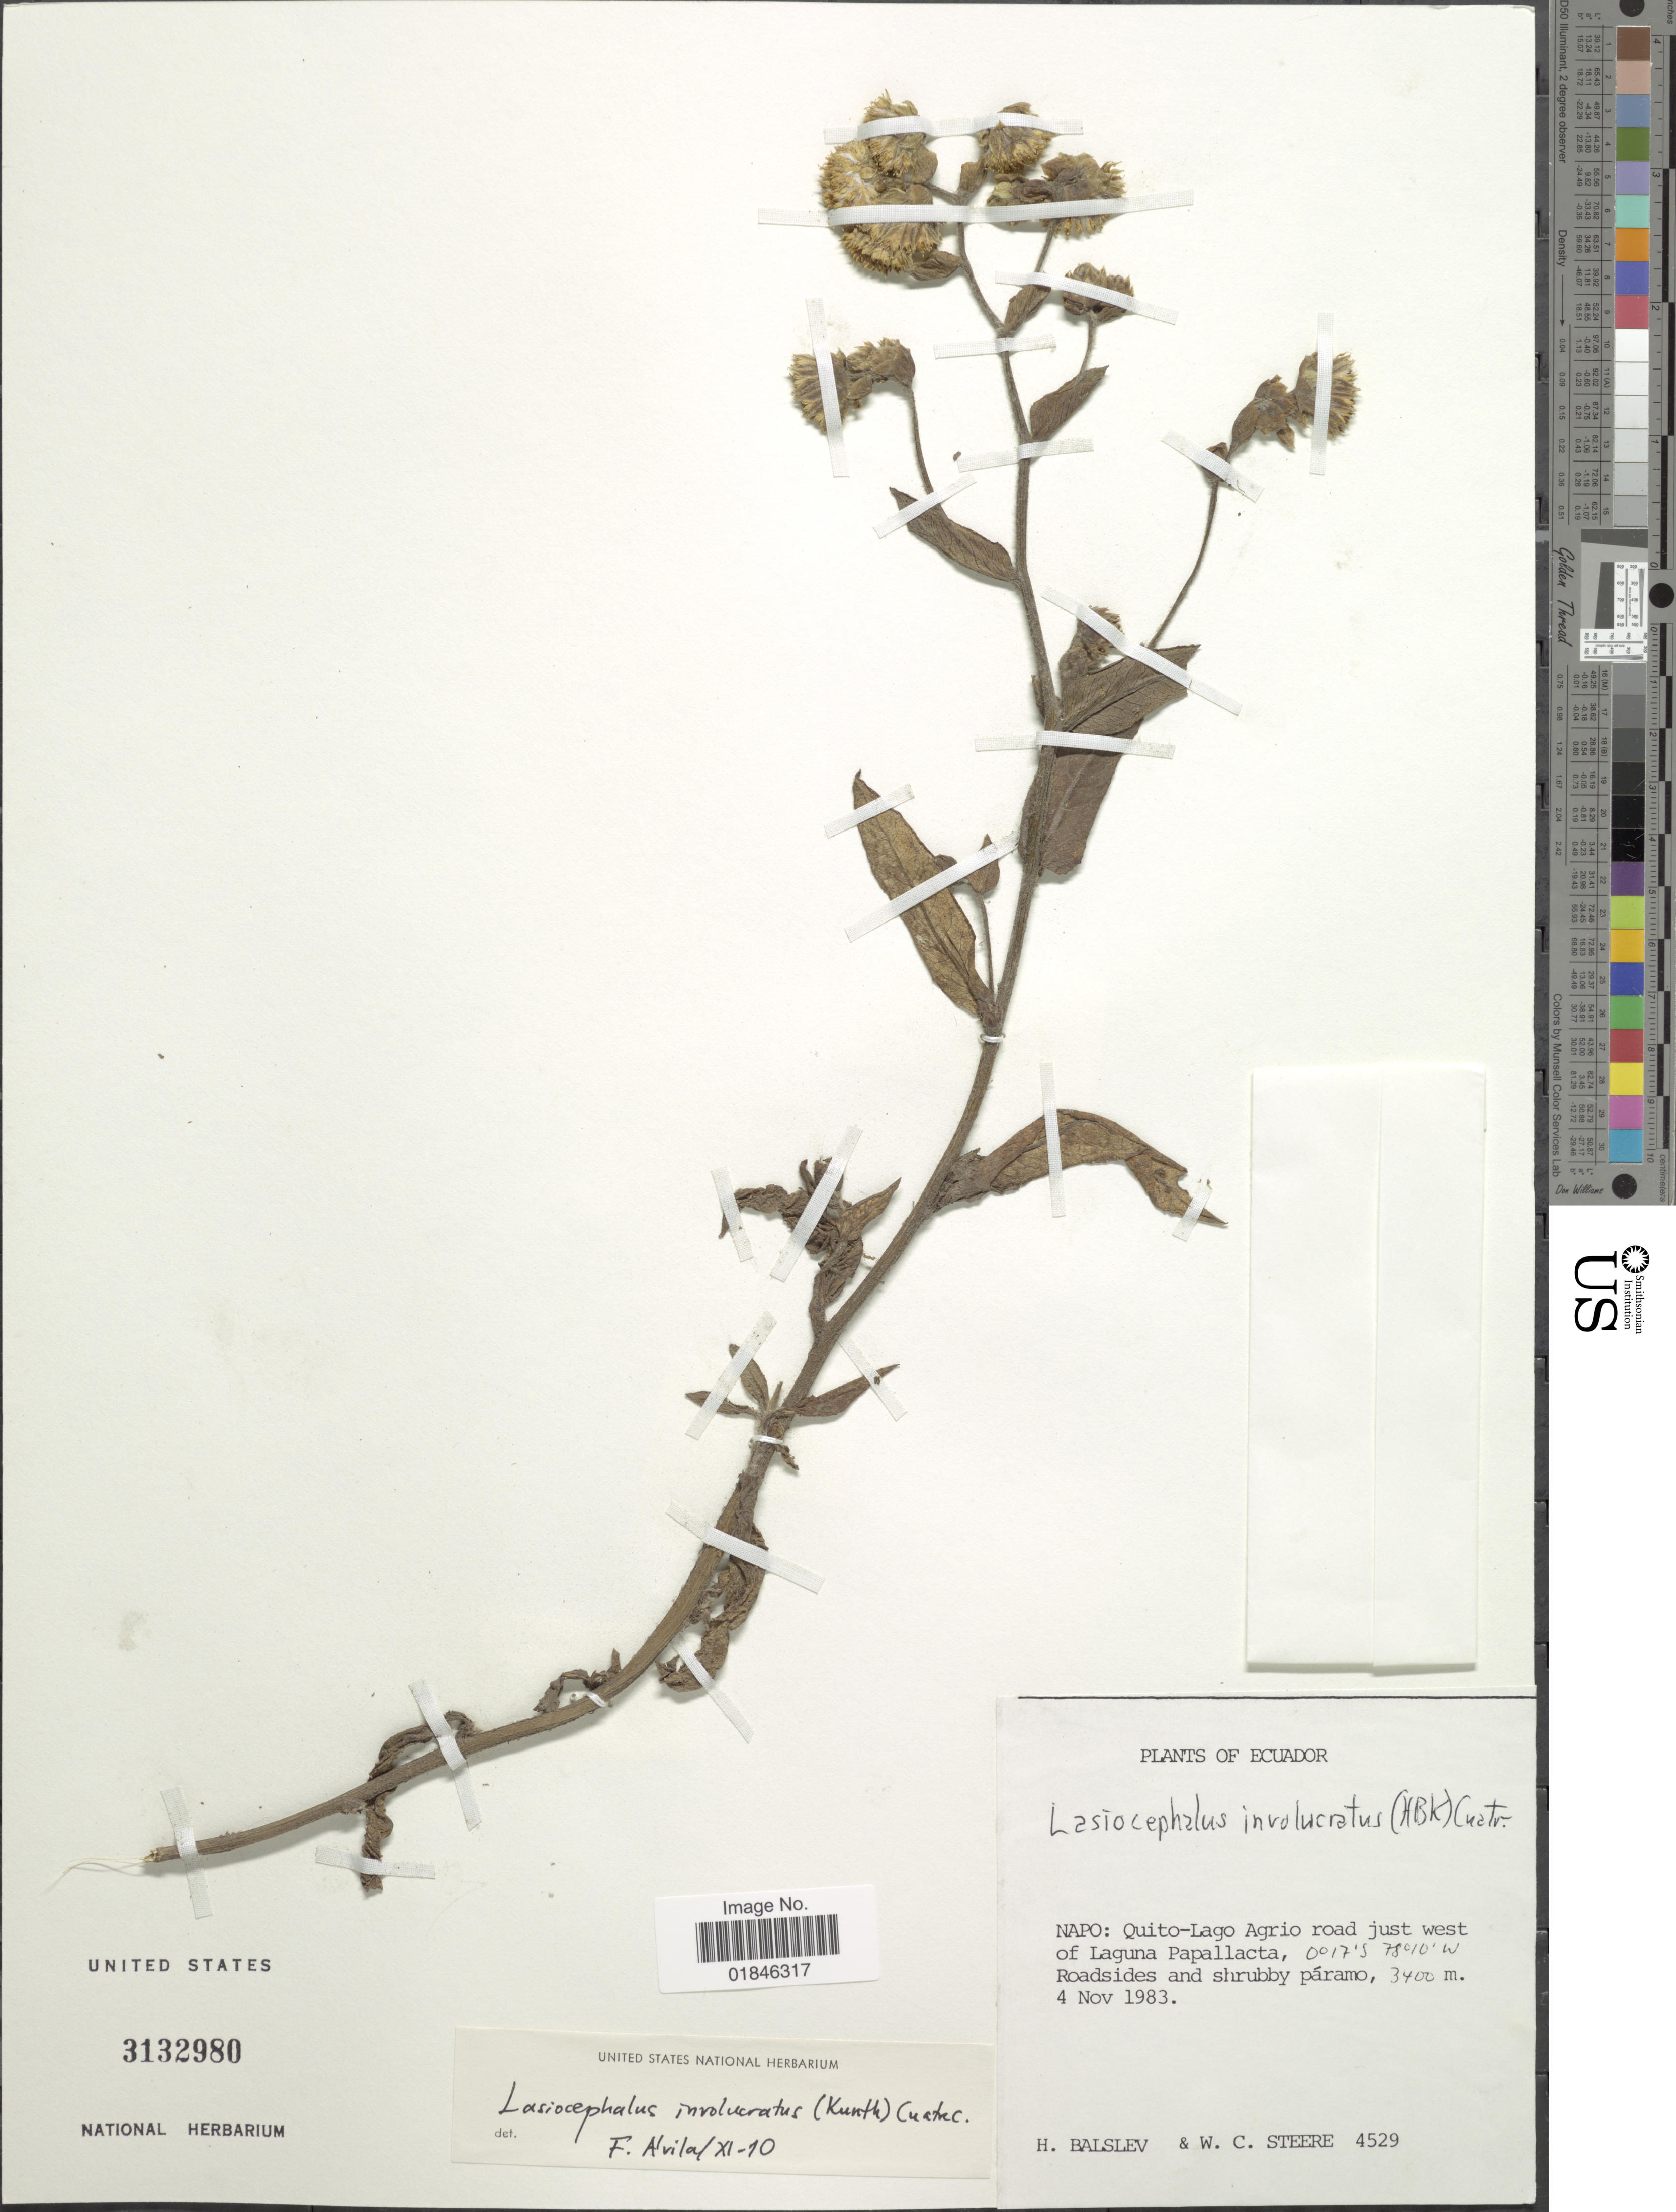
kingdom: Plantae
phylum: Tracheophyta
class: Magnoliopsida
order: Asterales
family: Asteraceae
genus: Senecio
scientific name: Senecio involucratus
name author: (Kunth) DC.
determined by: Salomon, Luciana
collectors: H. Balslev & W. C. Steere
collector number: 4529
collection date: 1983-11-04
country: Ecuador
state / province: Napo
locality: Napo: Quito-Lago Agrio road just west of Laguna Papallacta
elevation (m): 3400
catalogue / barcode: US 3132980